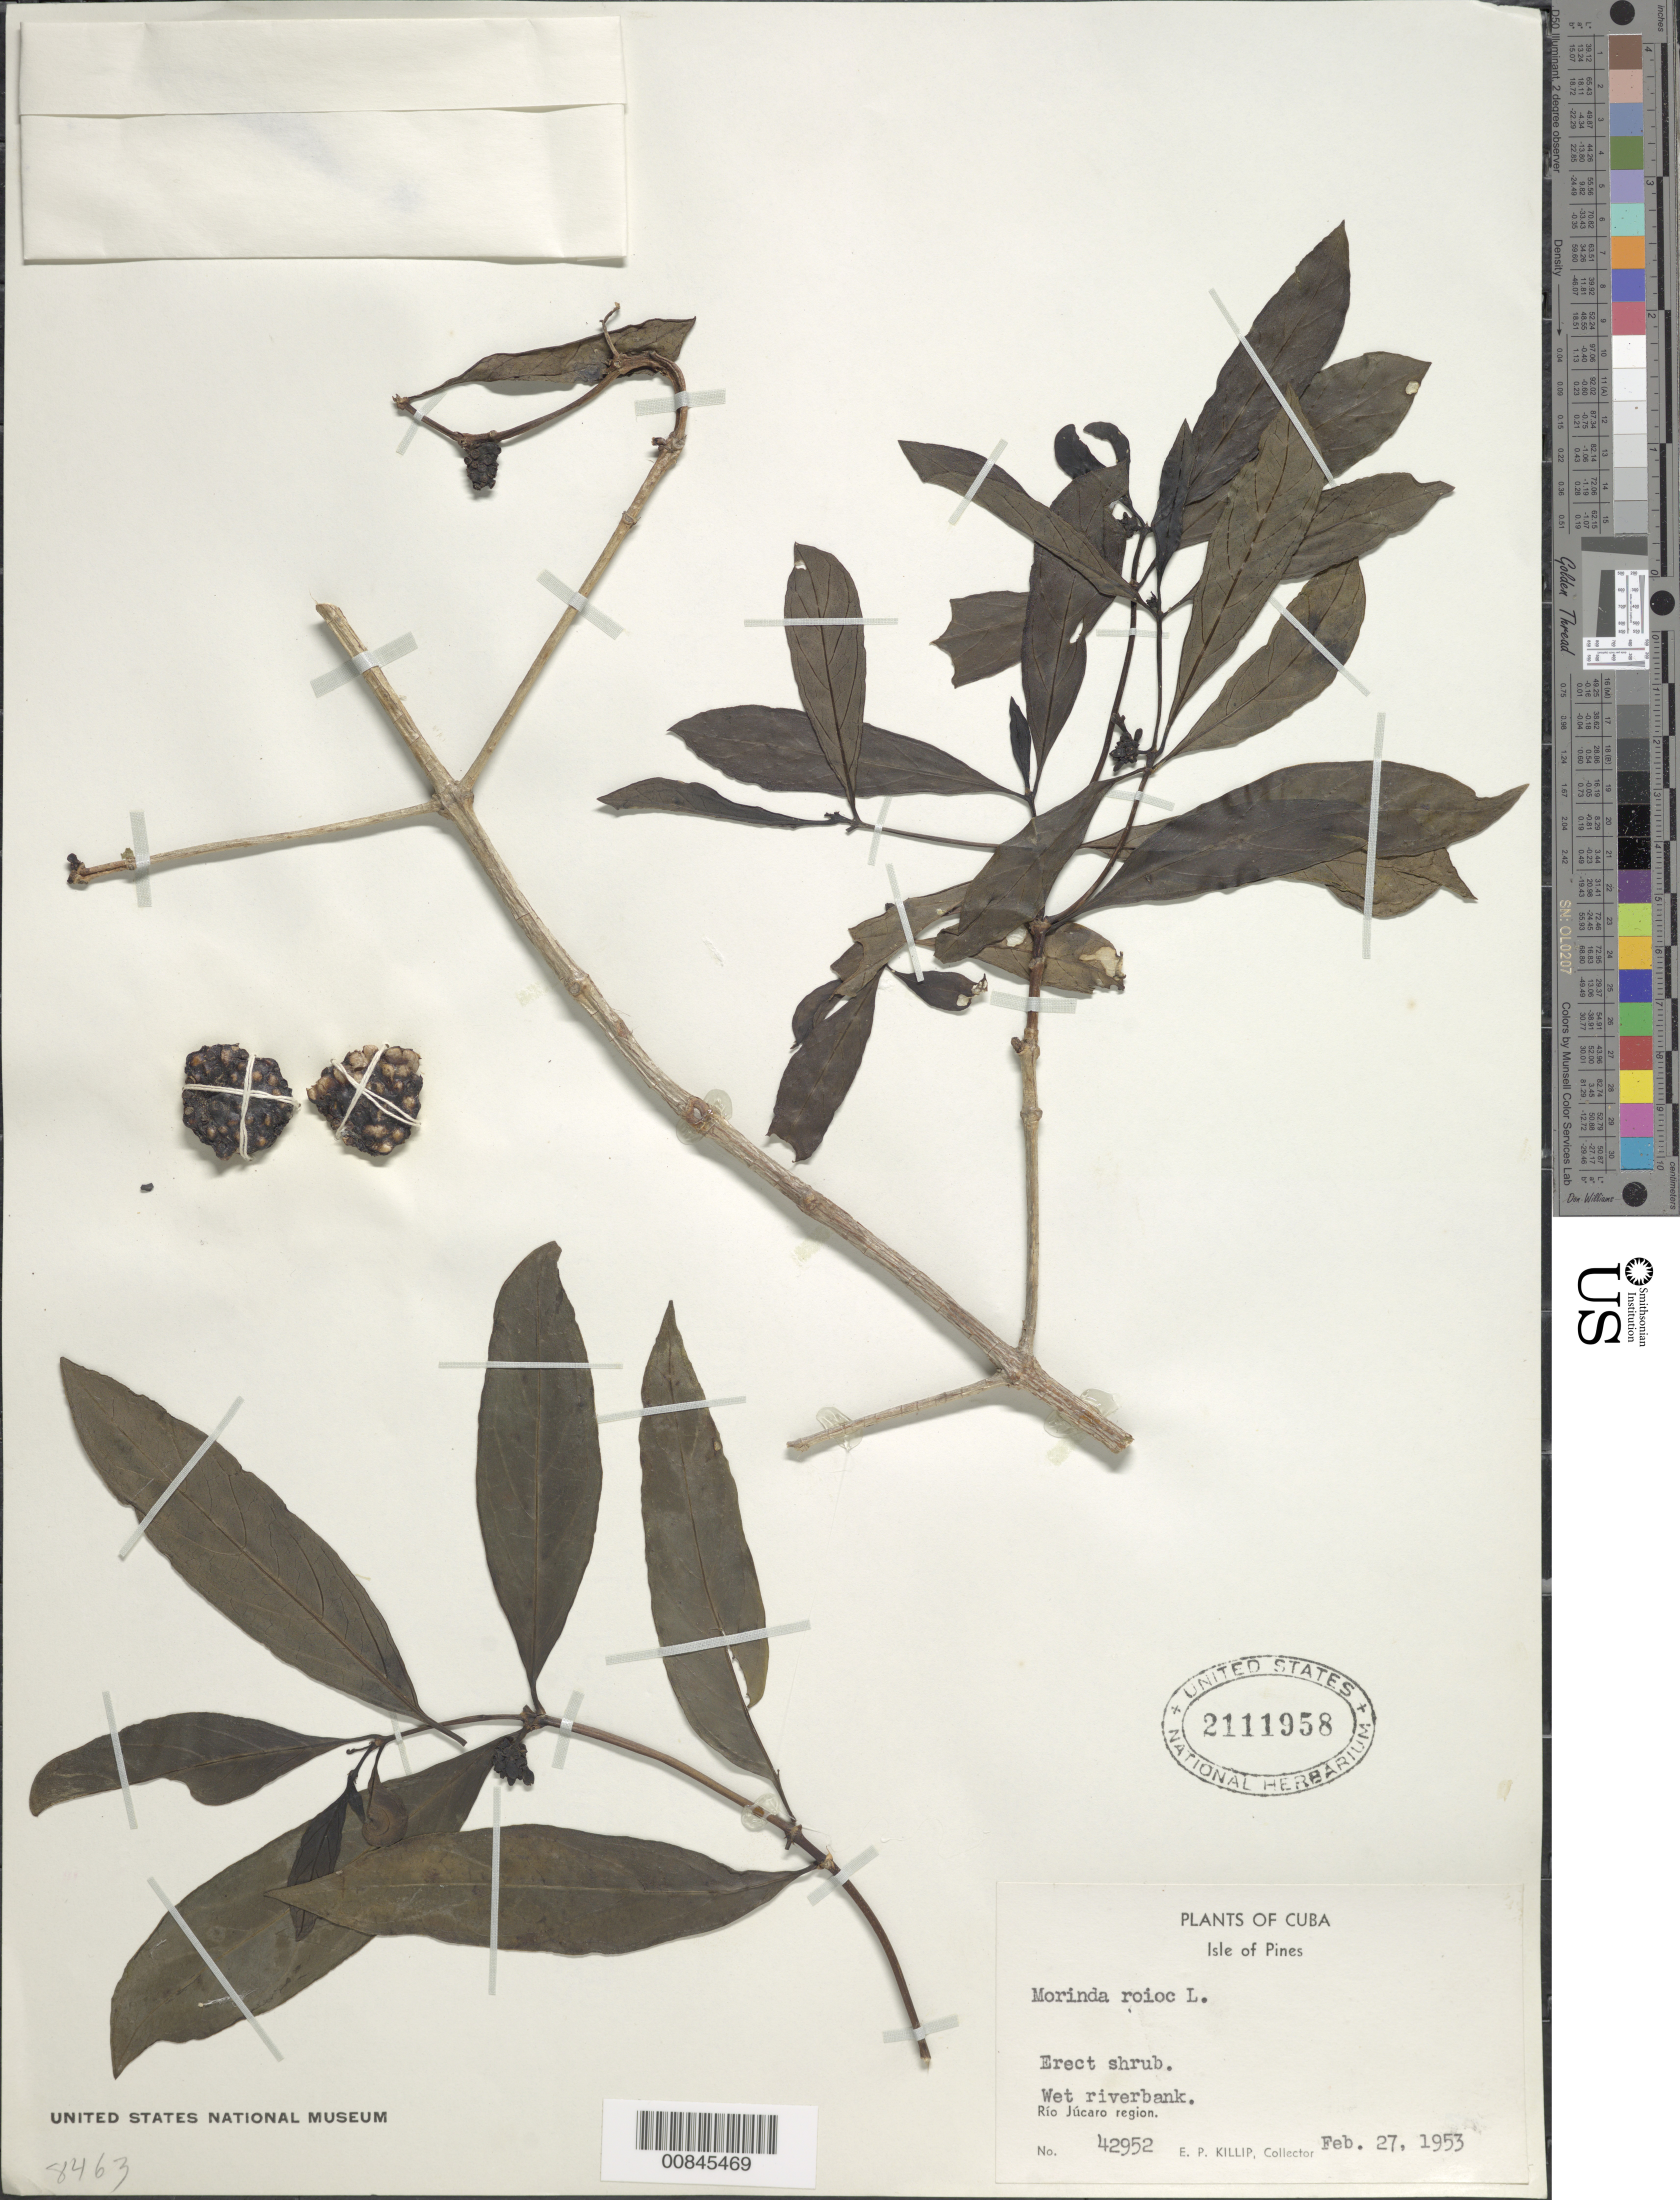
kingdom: Plantae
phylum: Tracheophyta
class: Magnoliopsida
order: Gentianales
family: Rubiaceae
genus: Morinda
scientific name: Morinda royoc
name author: L.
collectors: E. P. Killip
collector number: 42952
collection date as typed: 27 Feb 1953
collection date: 1953-02-27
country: Cuba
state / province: Isla de La Juventud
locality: Rio Jucaro region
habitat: Wet riverbank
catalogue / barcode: US 2111958